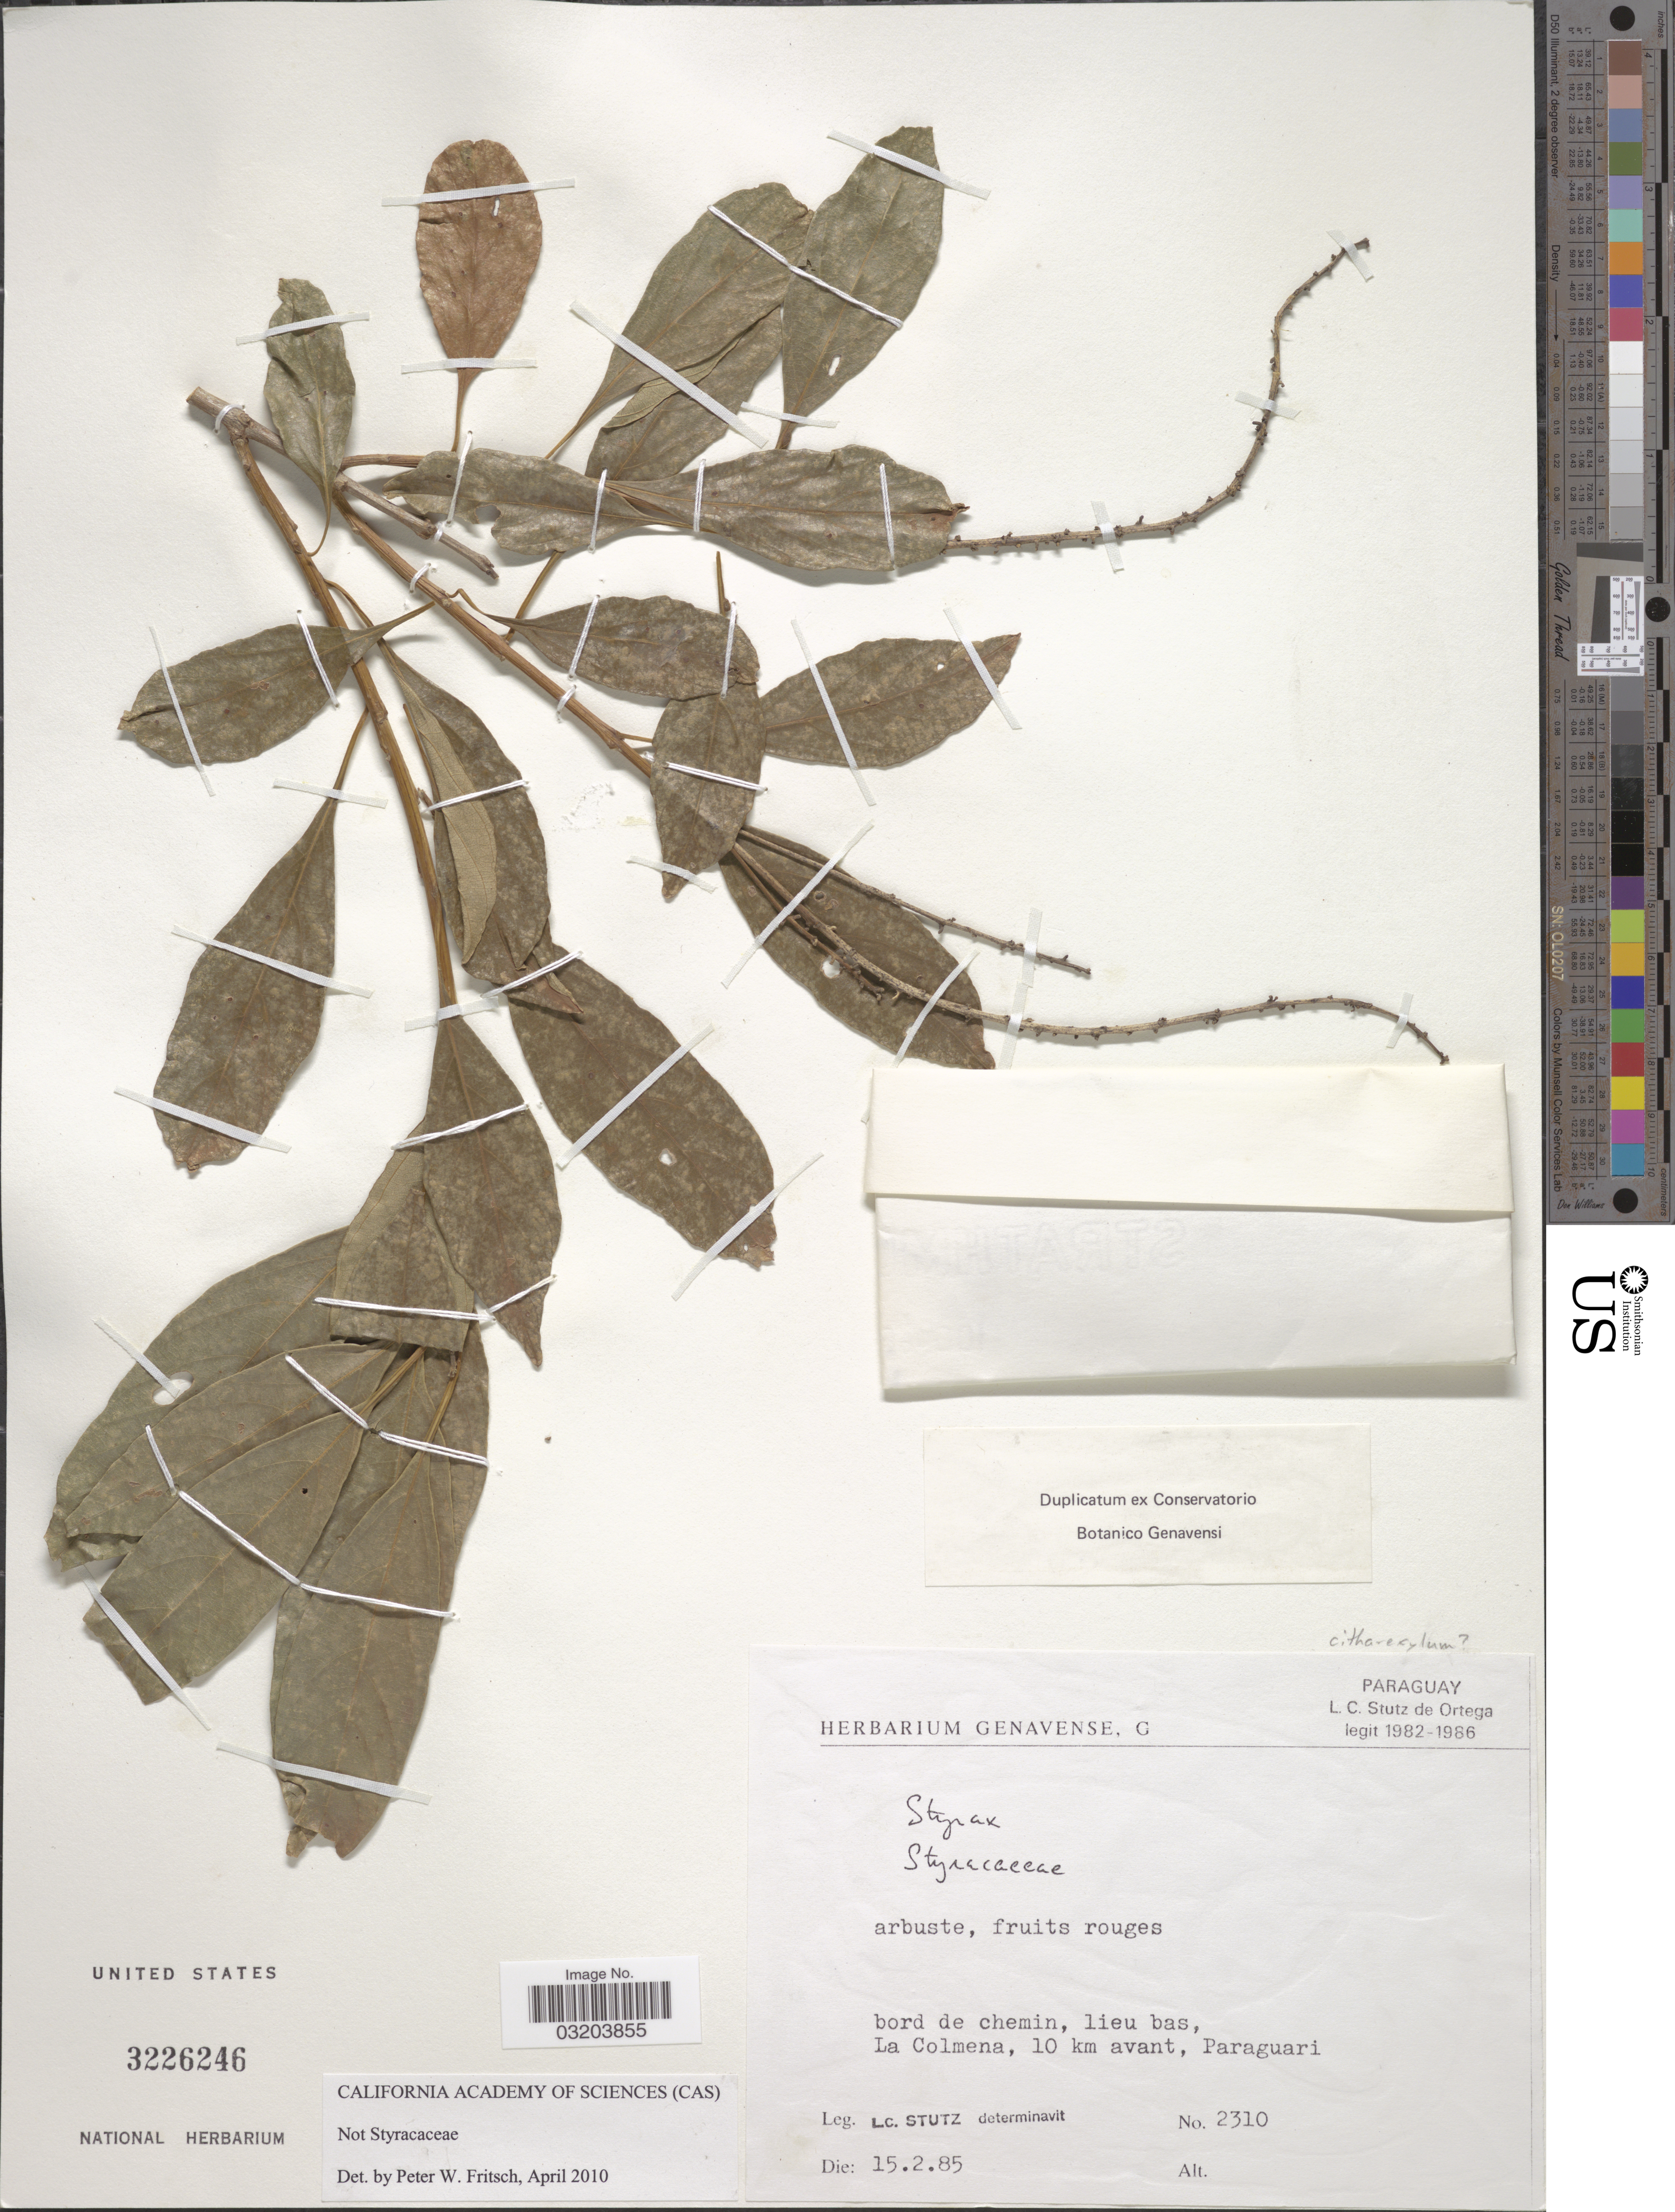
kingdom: Plantae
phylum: Tracheophyta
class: Magnoliopsida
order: Lamiales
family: Verbenaceae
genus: Citharexylum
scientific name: Citharexylum sp.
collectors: L. C. Stutz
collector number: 2310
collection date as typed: Transcribed d/m/y: 15/2/85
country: Paraguay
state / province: Paraguari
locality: La Colmena, 10 km avant.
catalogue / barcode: US 3226246